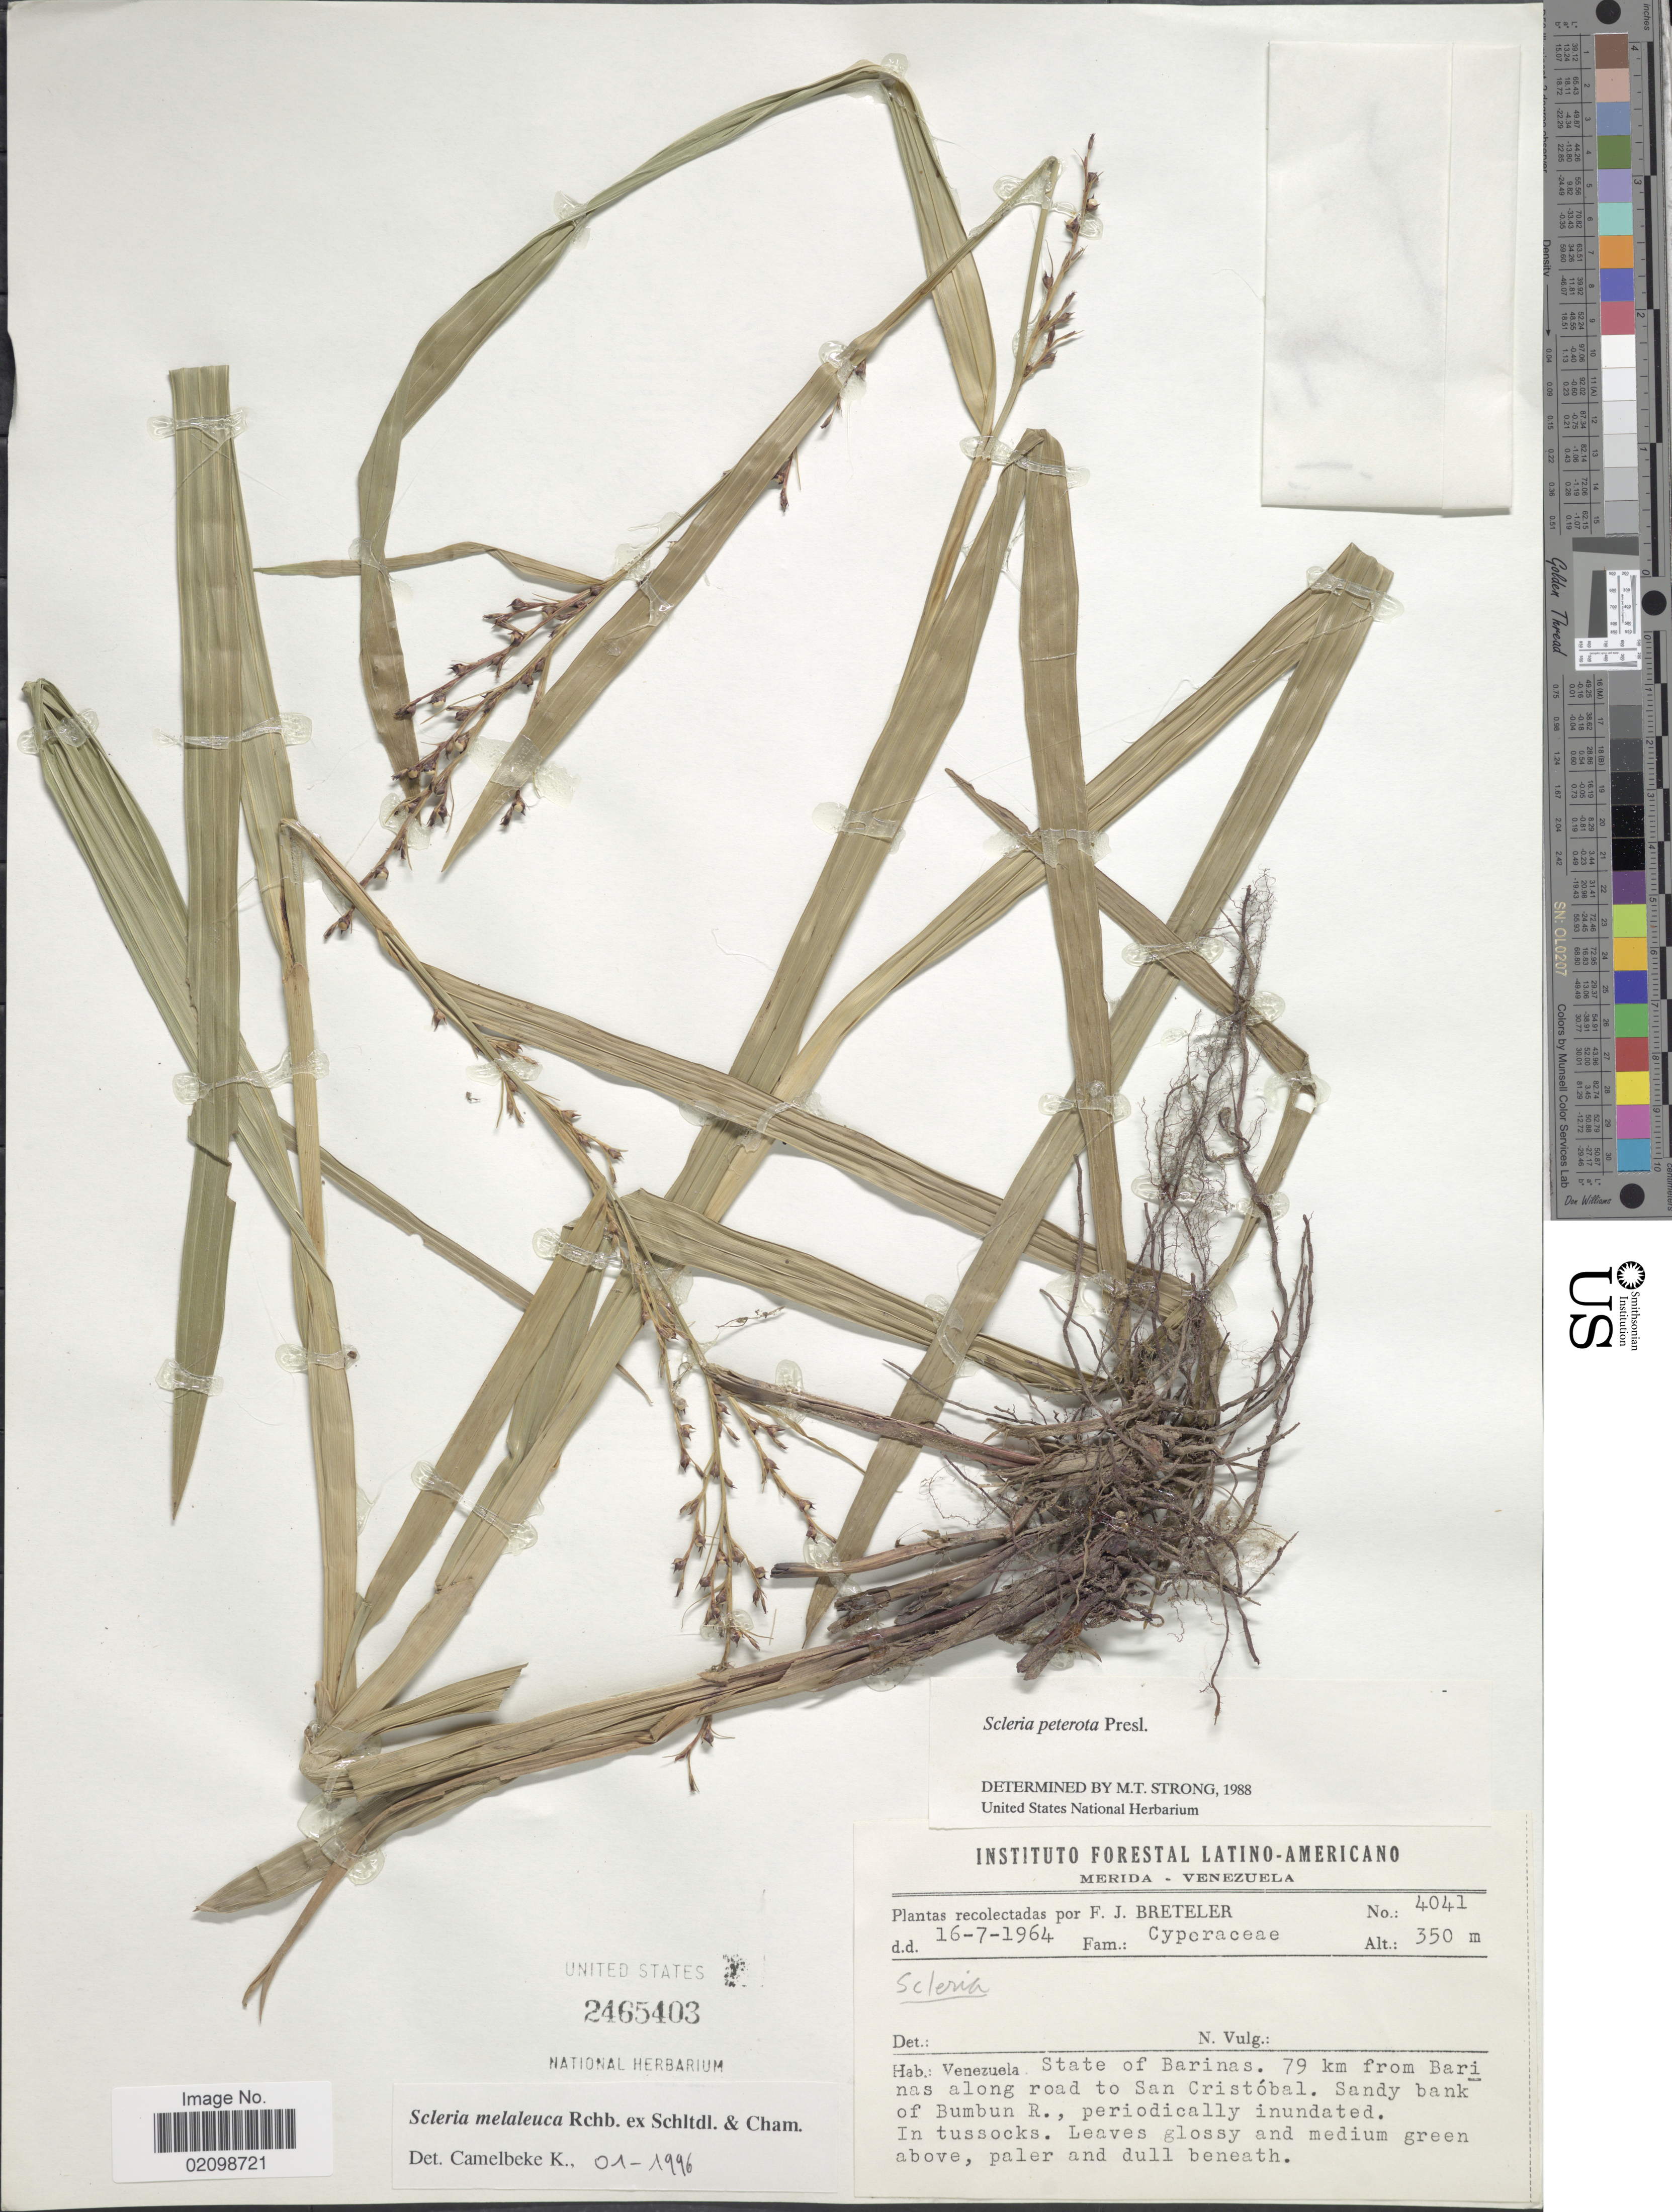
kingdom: Plantae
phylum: Tracheophyta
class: Liliopsida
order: Poales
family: Cyperaceae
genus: Scleria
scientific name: Scleria gaertneri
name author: Raddi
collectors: F. J. Breteler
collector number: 4041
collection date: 1964-07-16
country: Venezuela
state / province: Barinas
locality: Venezuela State of Barinas, 79 km from Barinas along road to San Cristobal. Sandy bank of Bumbum R.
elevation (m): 350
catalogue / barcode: US 2465403